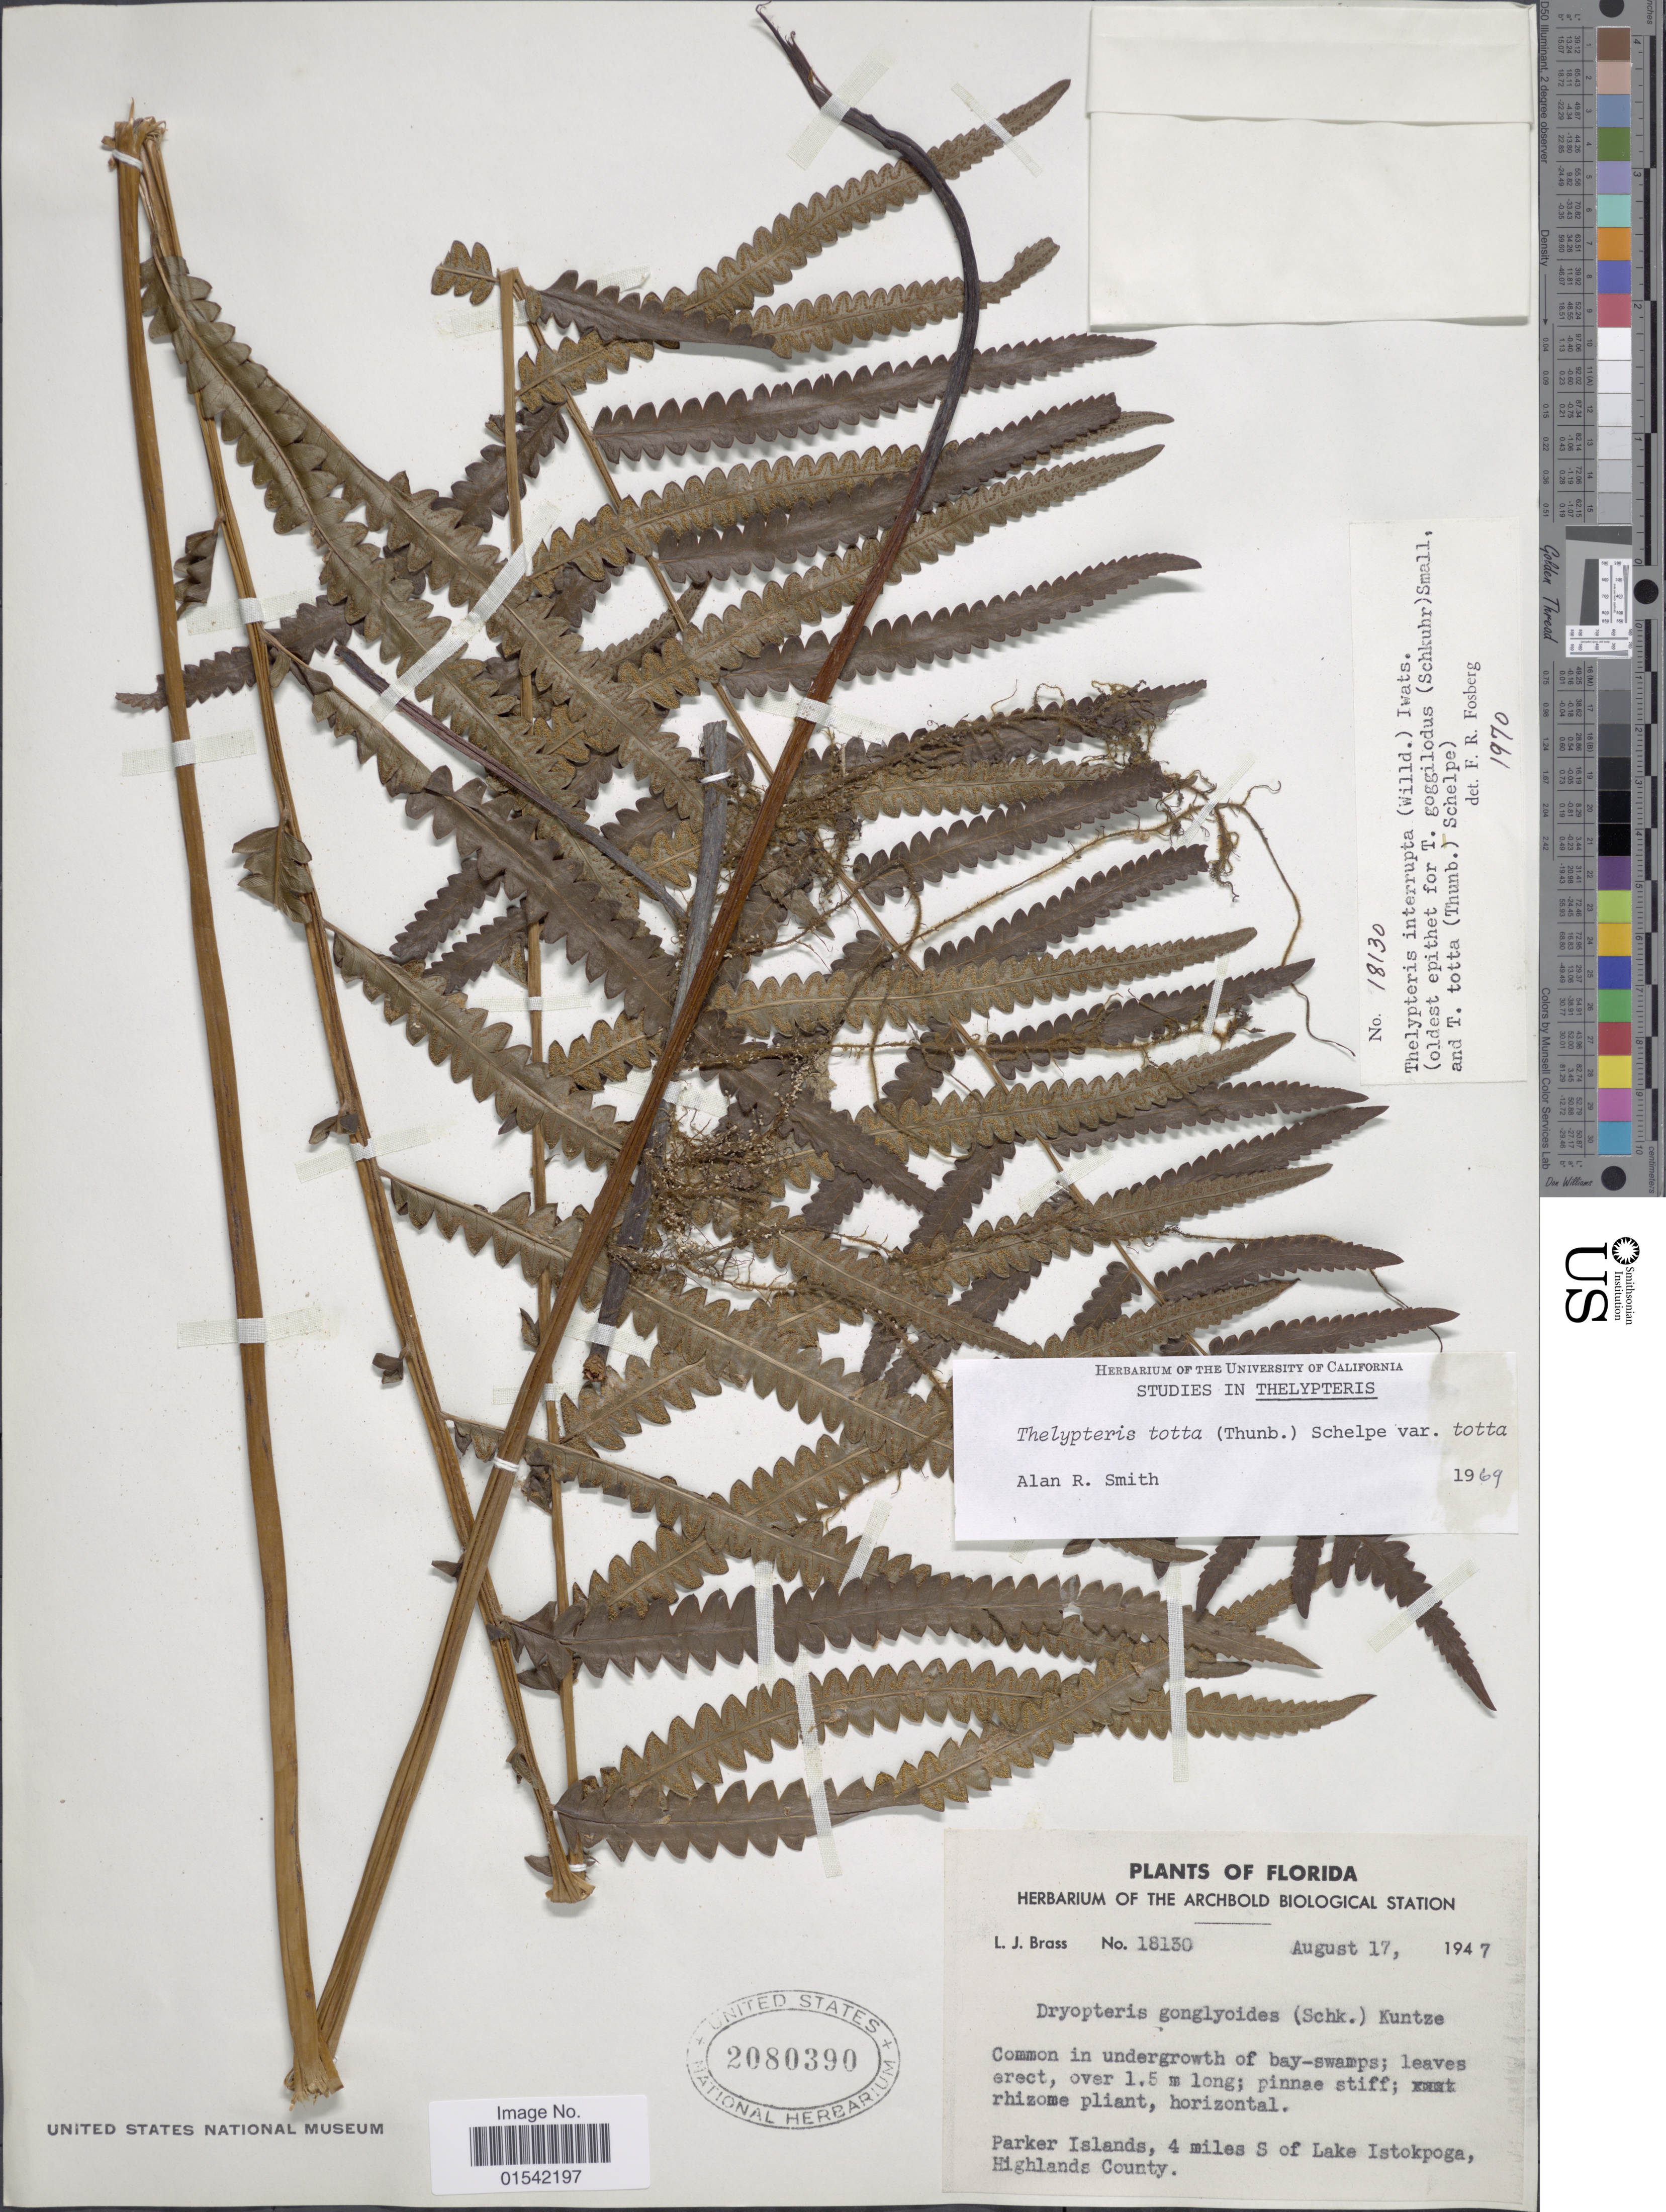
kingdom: Plantae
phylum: Tracheophyta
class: Polypodiopsida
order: Polypodiales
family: Thelypteridaceae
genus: Cyclosorus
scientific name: Cyclosorus interruptus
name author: (Willd.) H. Itô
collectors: L. J. Brass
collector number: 18130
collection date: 1947-08-17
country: United States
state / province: Florida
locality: Parkers Islands, 4 miles S of Lake Istokpoga, Highlands County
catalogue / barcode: US 2080390